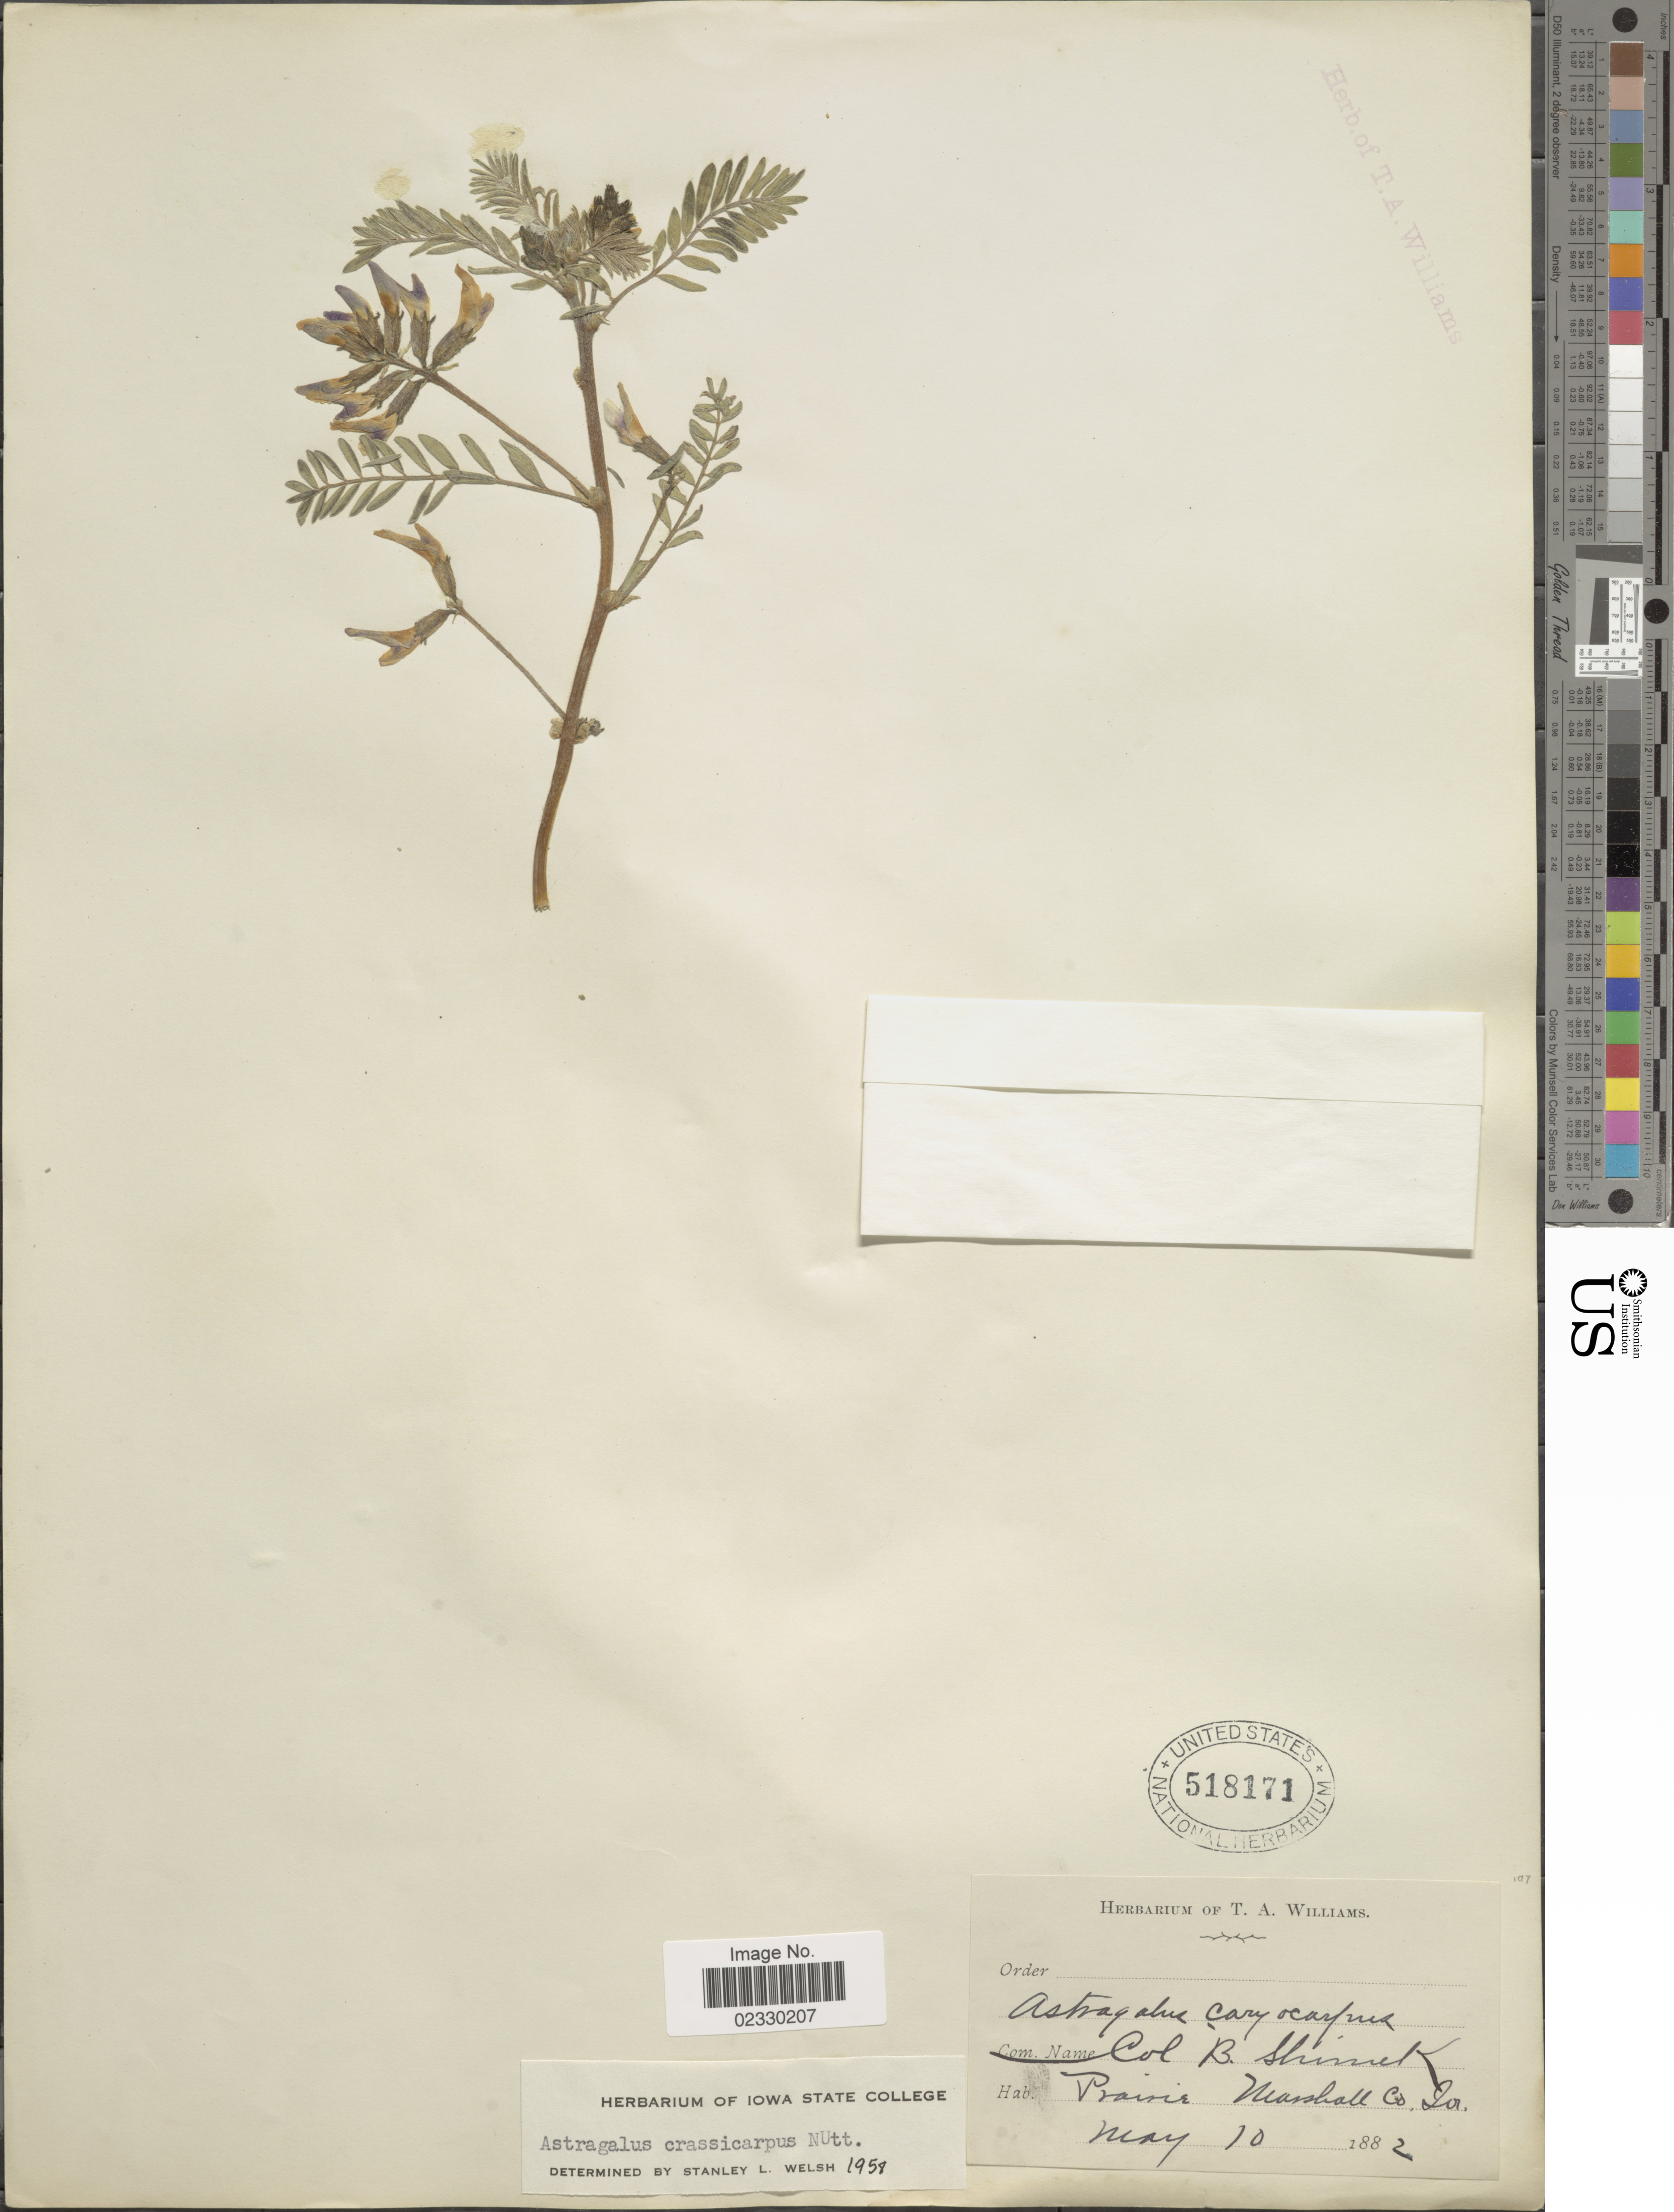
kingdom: Plantae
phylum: Tracheophyta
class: Magnoliopsida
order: Fabales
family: Fabaceae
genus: Astragalus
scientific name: Astragalus crassicarpus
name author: Nutt.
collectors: B. Shimek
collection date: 1882-05-10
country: United States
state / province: Iowa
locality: Prairie Marshall Co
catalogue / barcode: US 518171